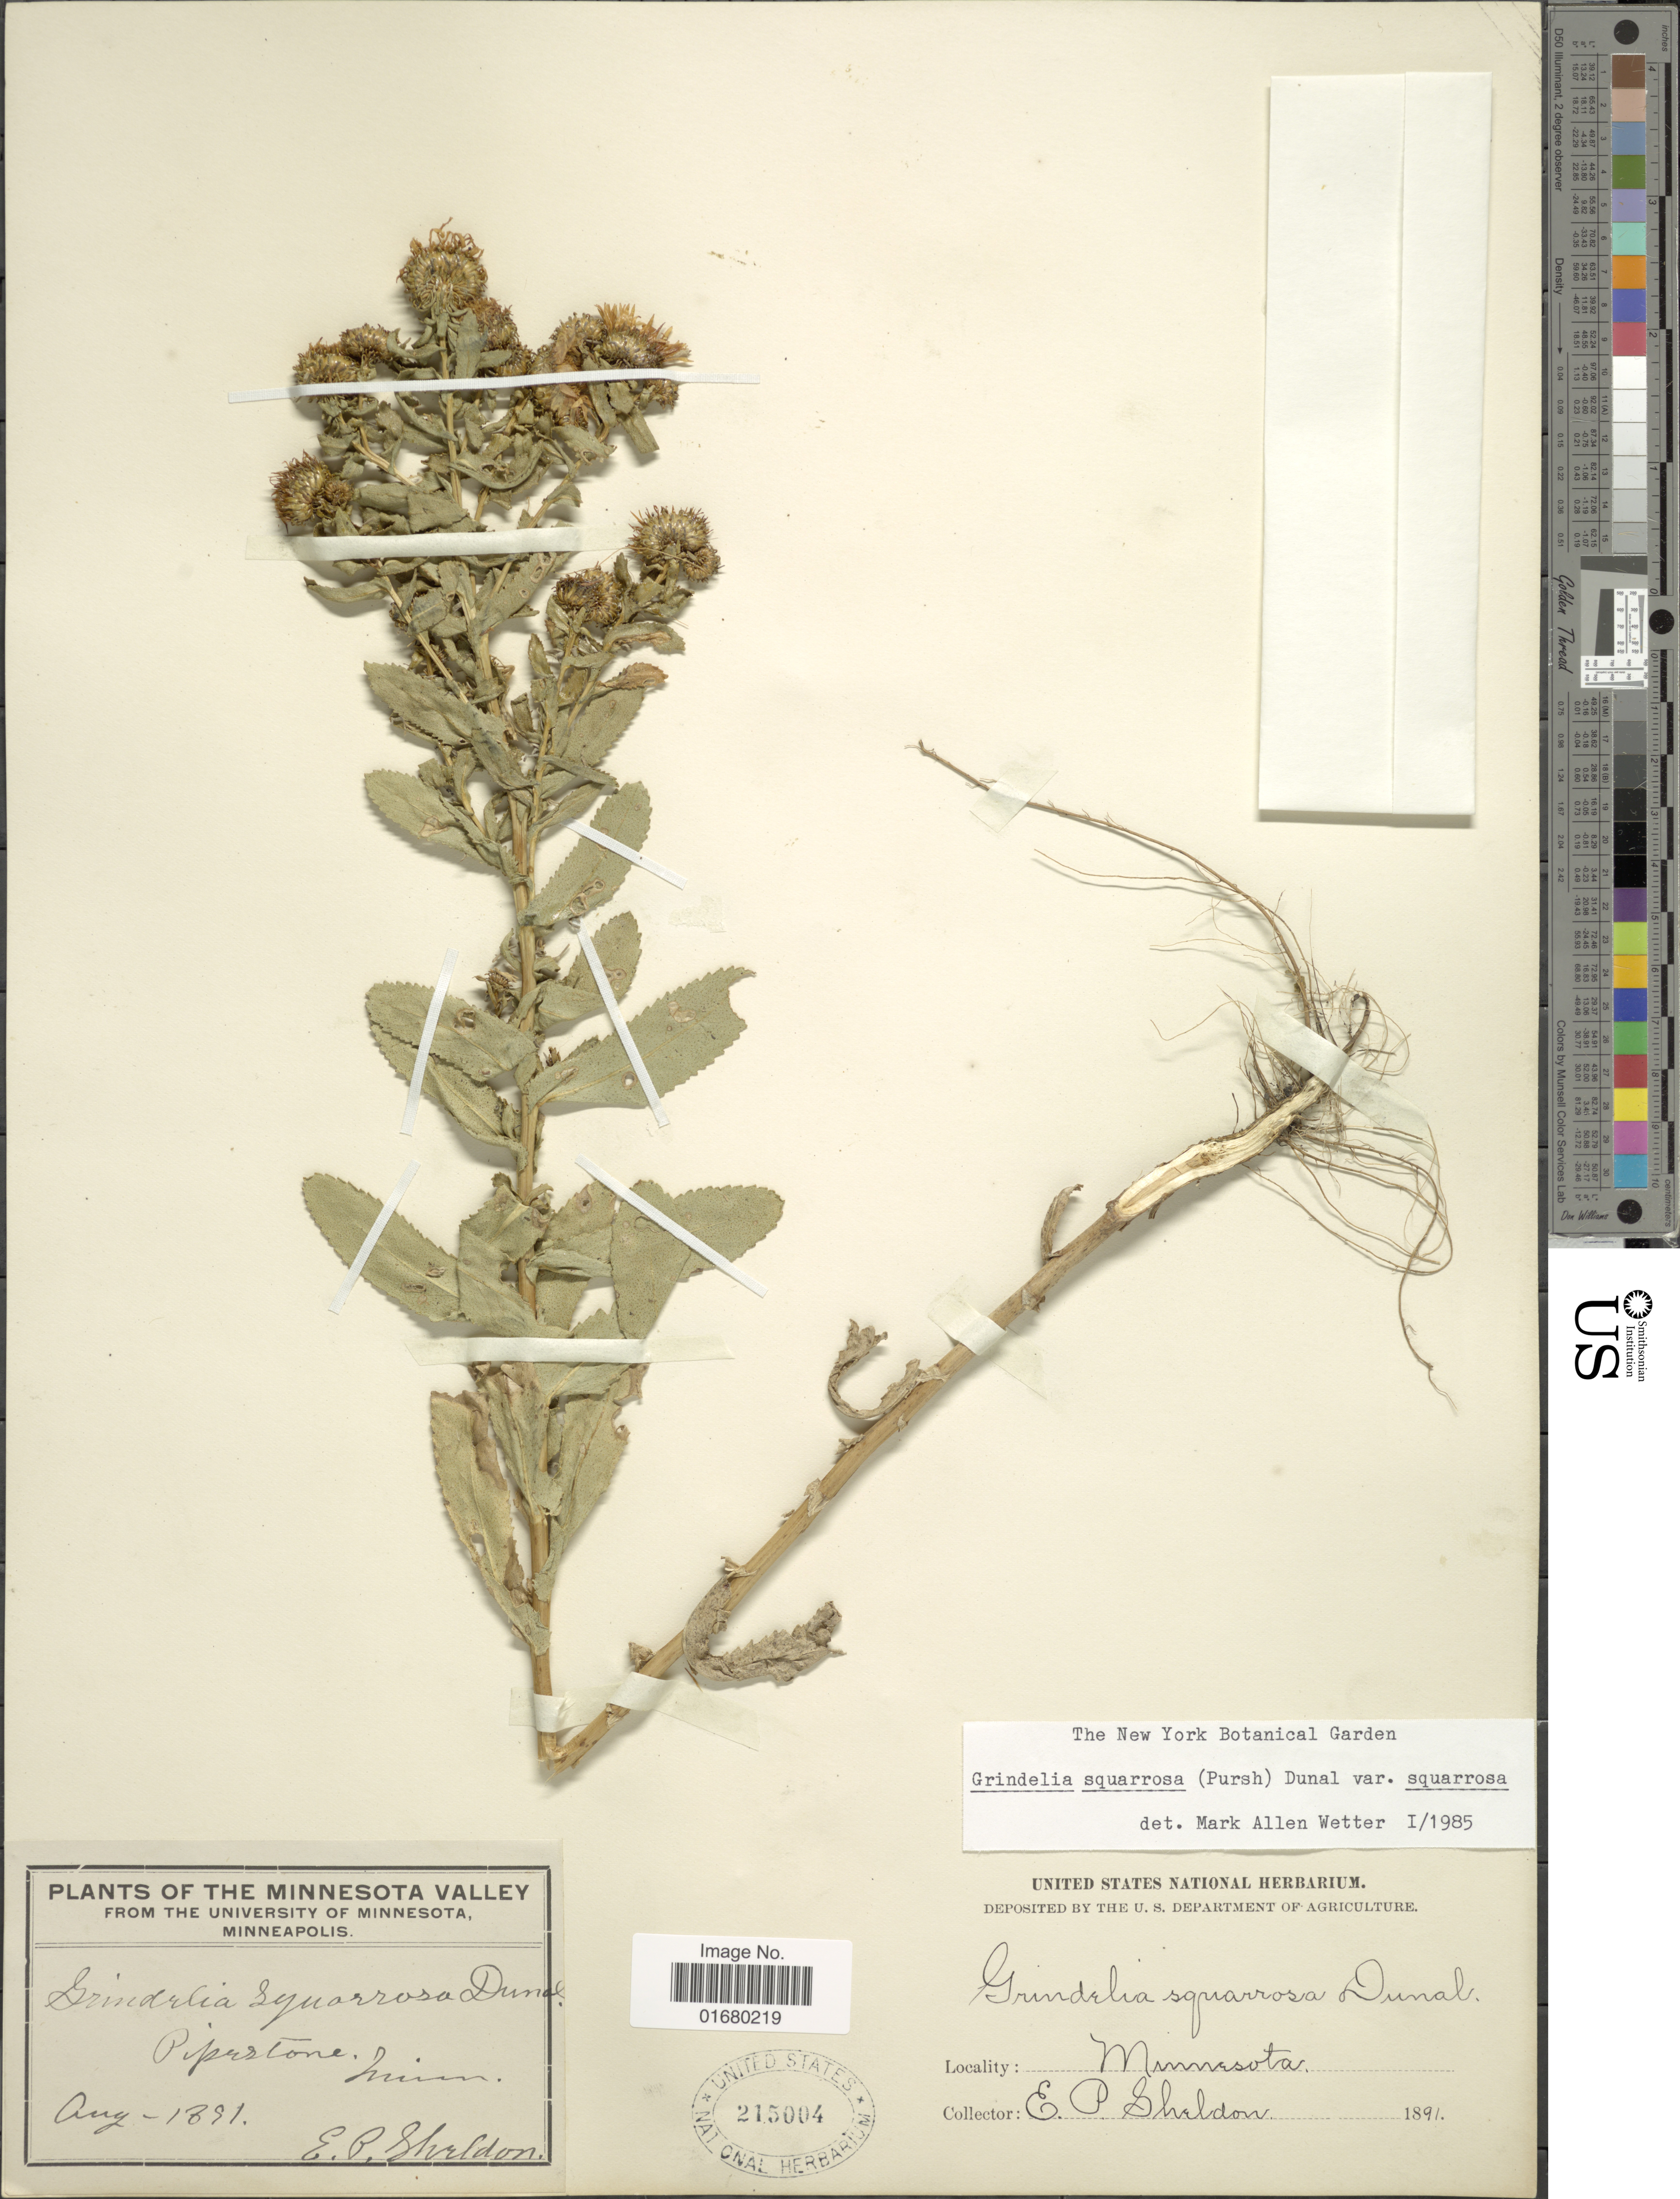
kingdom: Plantae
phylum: Tracheophyta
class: Magnoliopsida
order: Asterales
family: Asteraceae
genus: Grindelia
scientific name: Grindelia squarrosa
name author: (Pursh) Dunal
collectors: E. P. Sheldon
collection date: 1891-08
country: United States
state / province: Minnesota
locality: Minnesota Valley, Pipestone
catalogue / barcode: US 215004